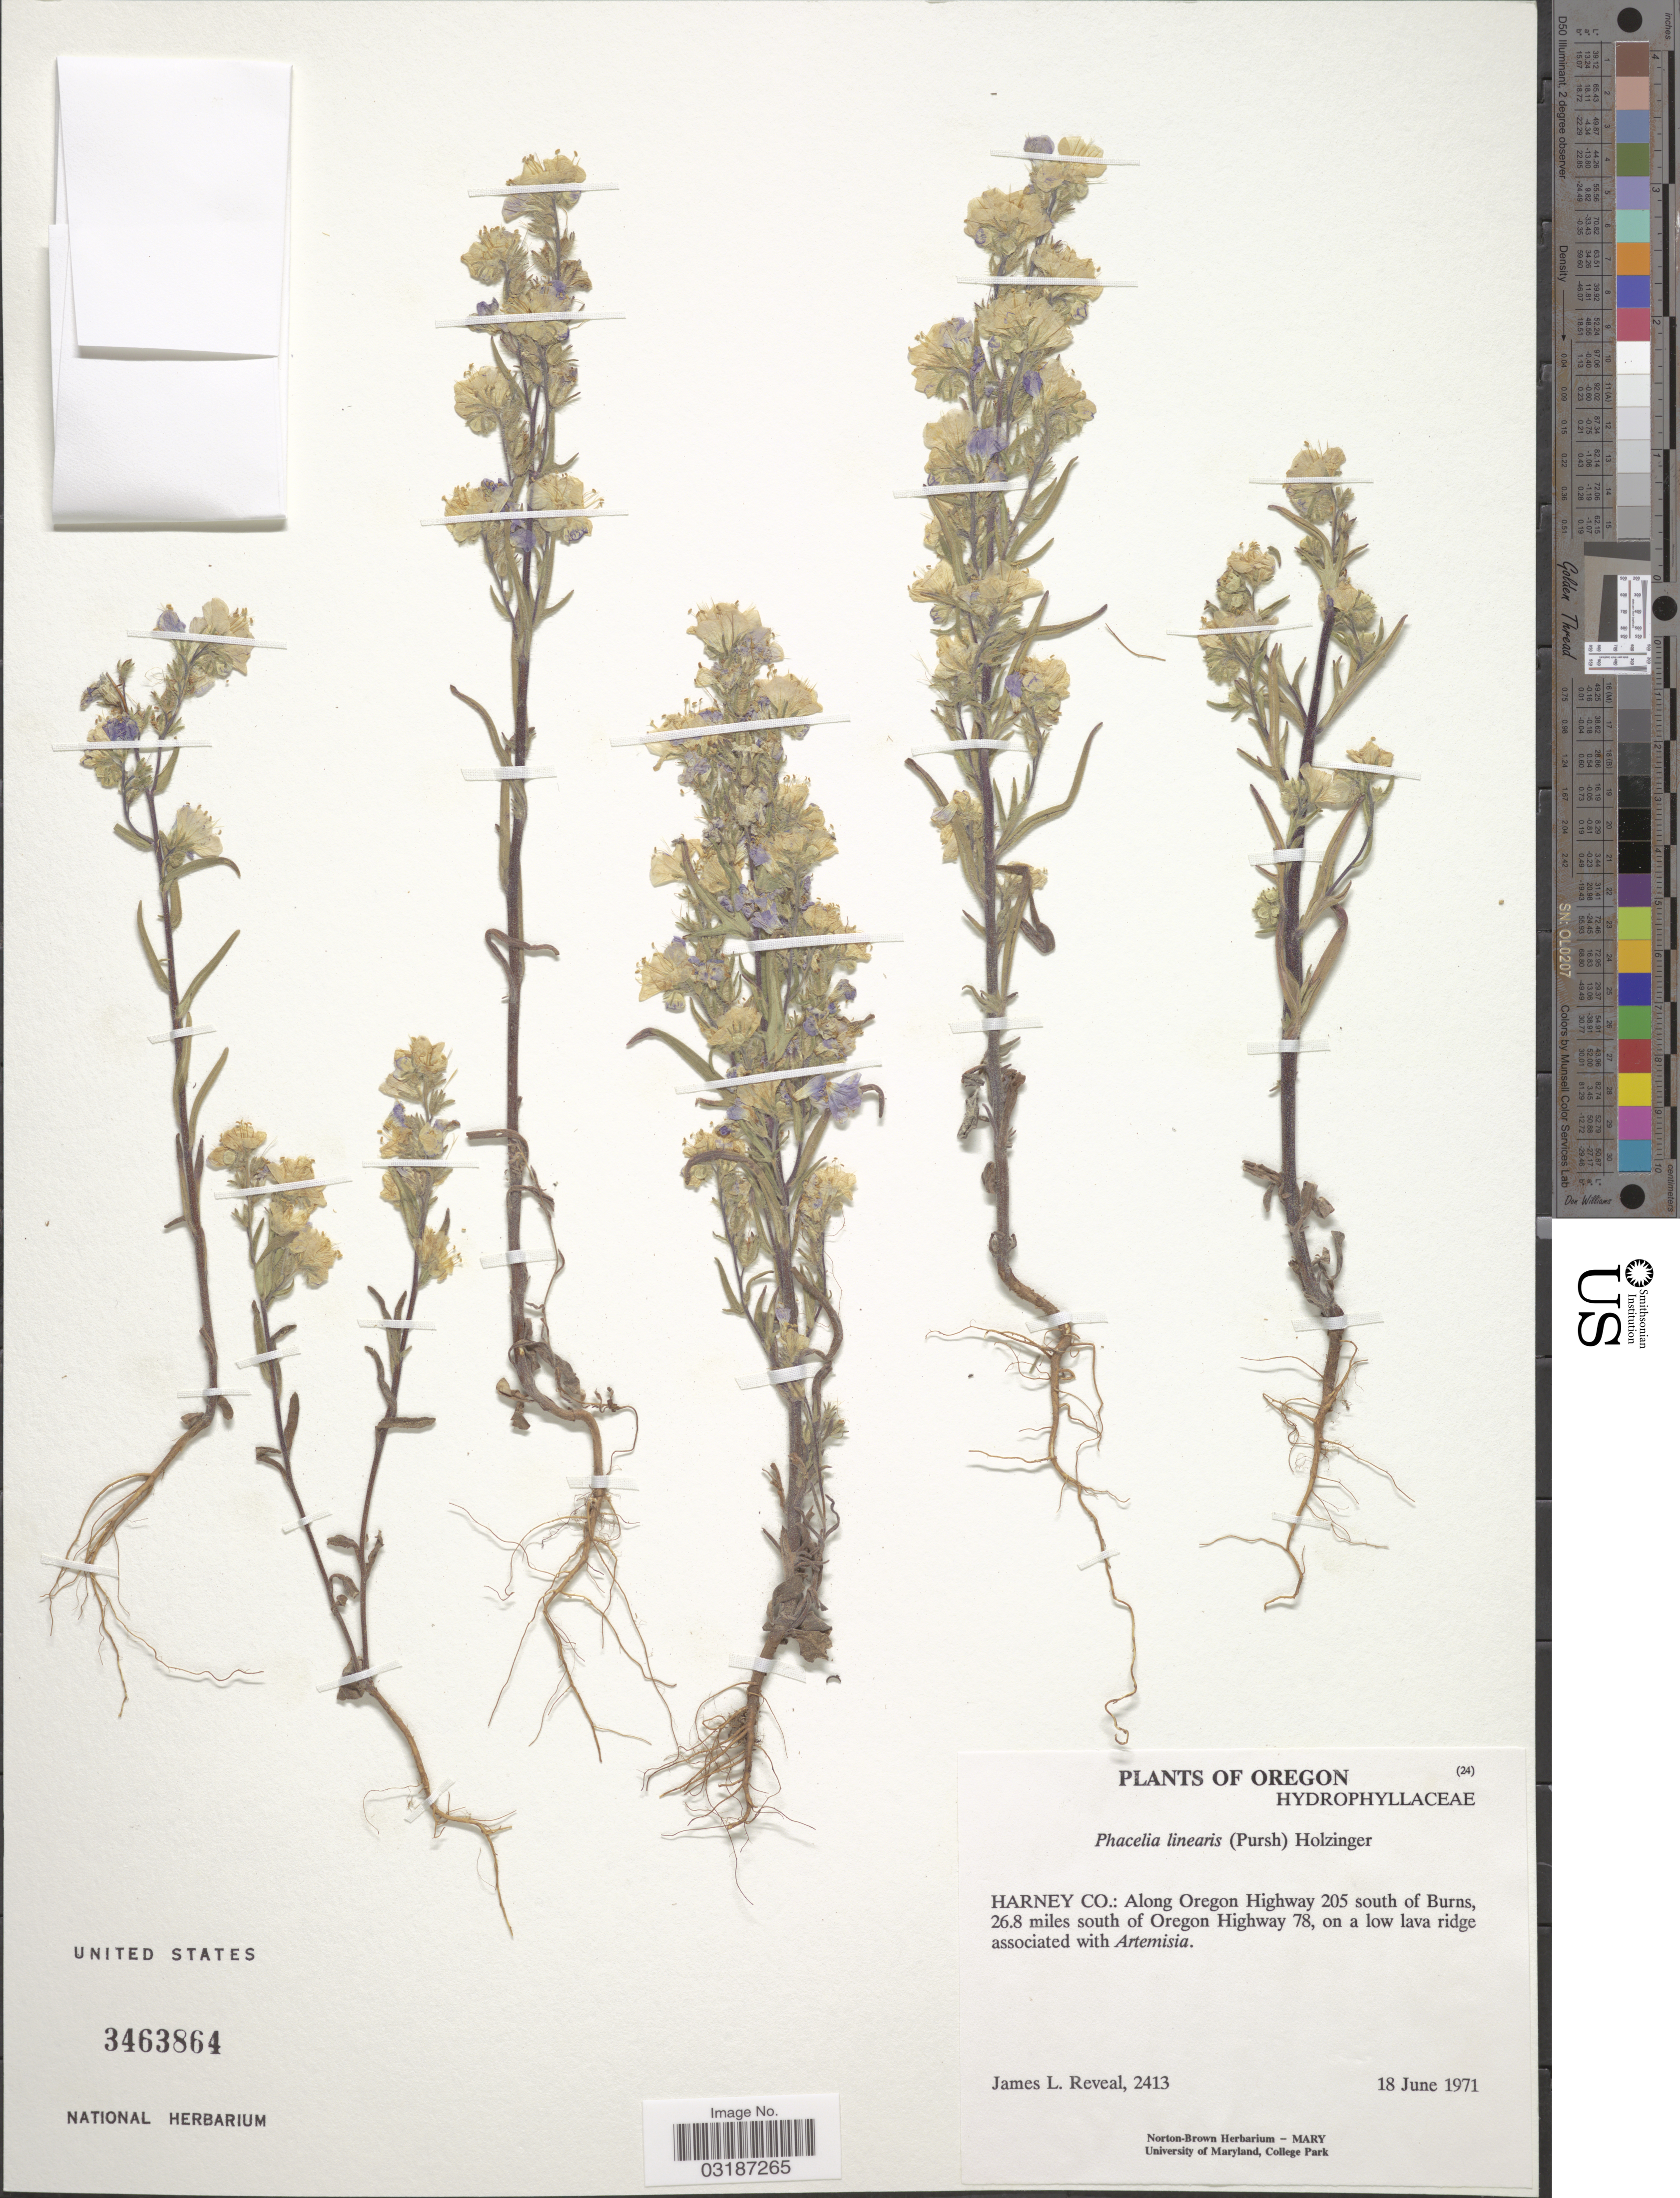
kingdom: Plantae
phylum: Tracheophyta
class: Magnoliopsida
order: Boraginales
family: Hydrophyllaceae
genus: Phacelia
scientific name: Phacelia linearis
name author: (Pursh) Holz.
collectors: J. L. Reveal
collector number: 2413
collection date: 1971-06-18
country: United States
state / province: Oregon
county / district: Harney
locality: Harney Co.: Along Oregon Highway 205 south of Burns, 26.8 miles south of Oregon Highway 78.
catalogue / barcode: US 3463864